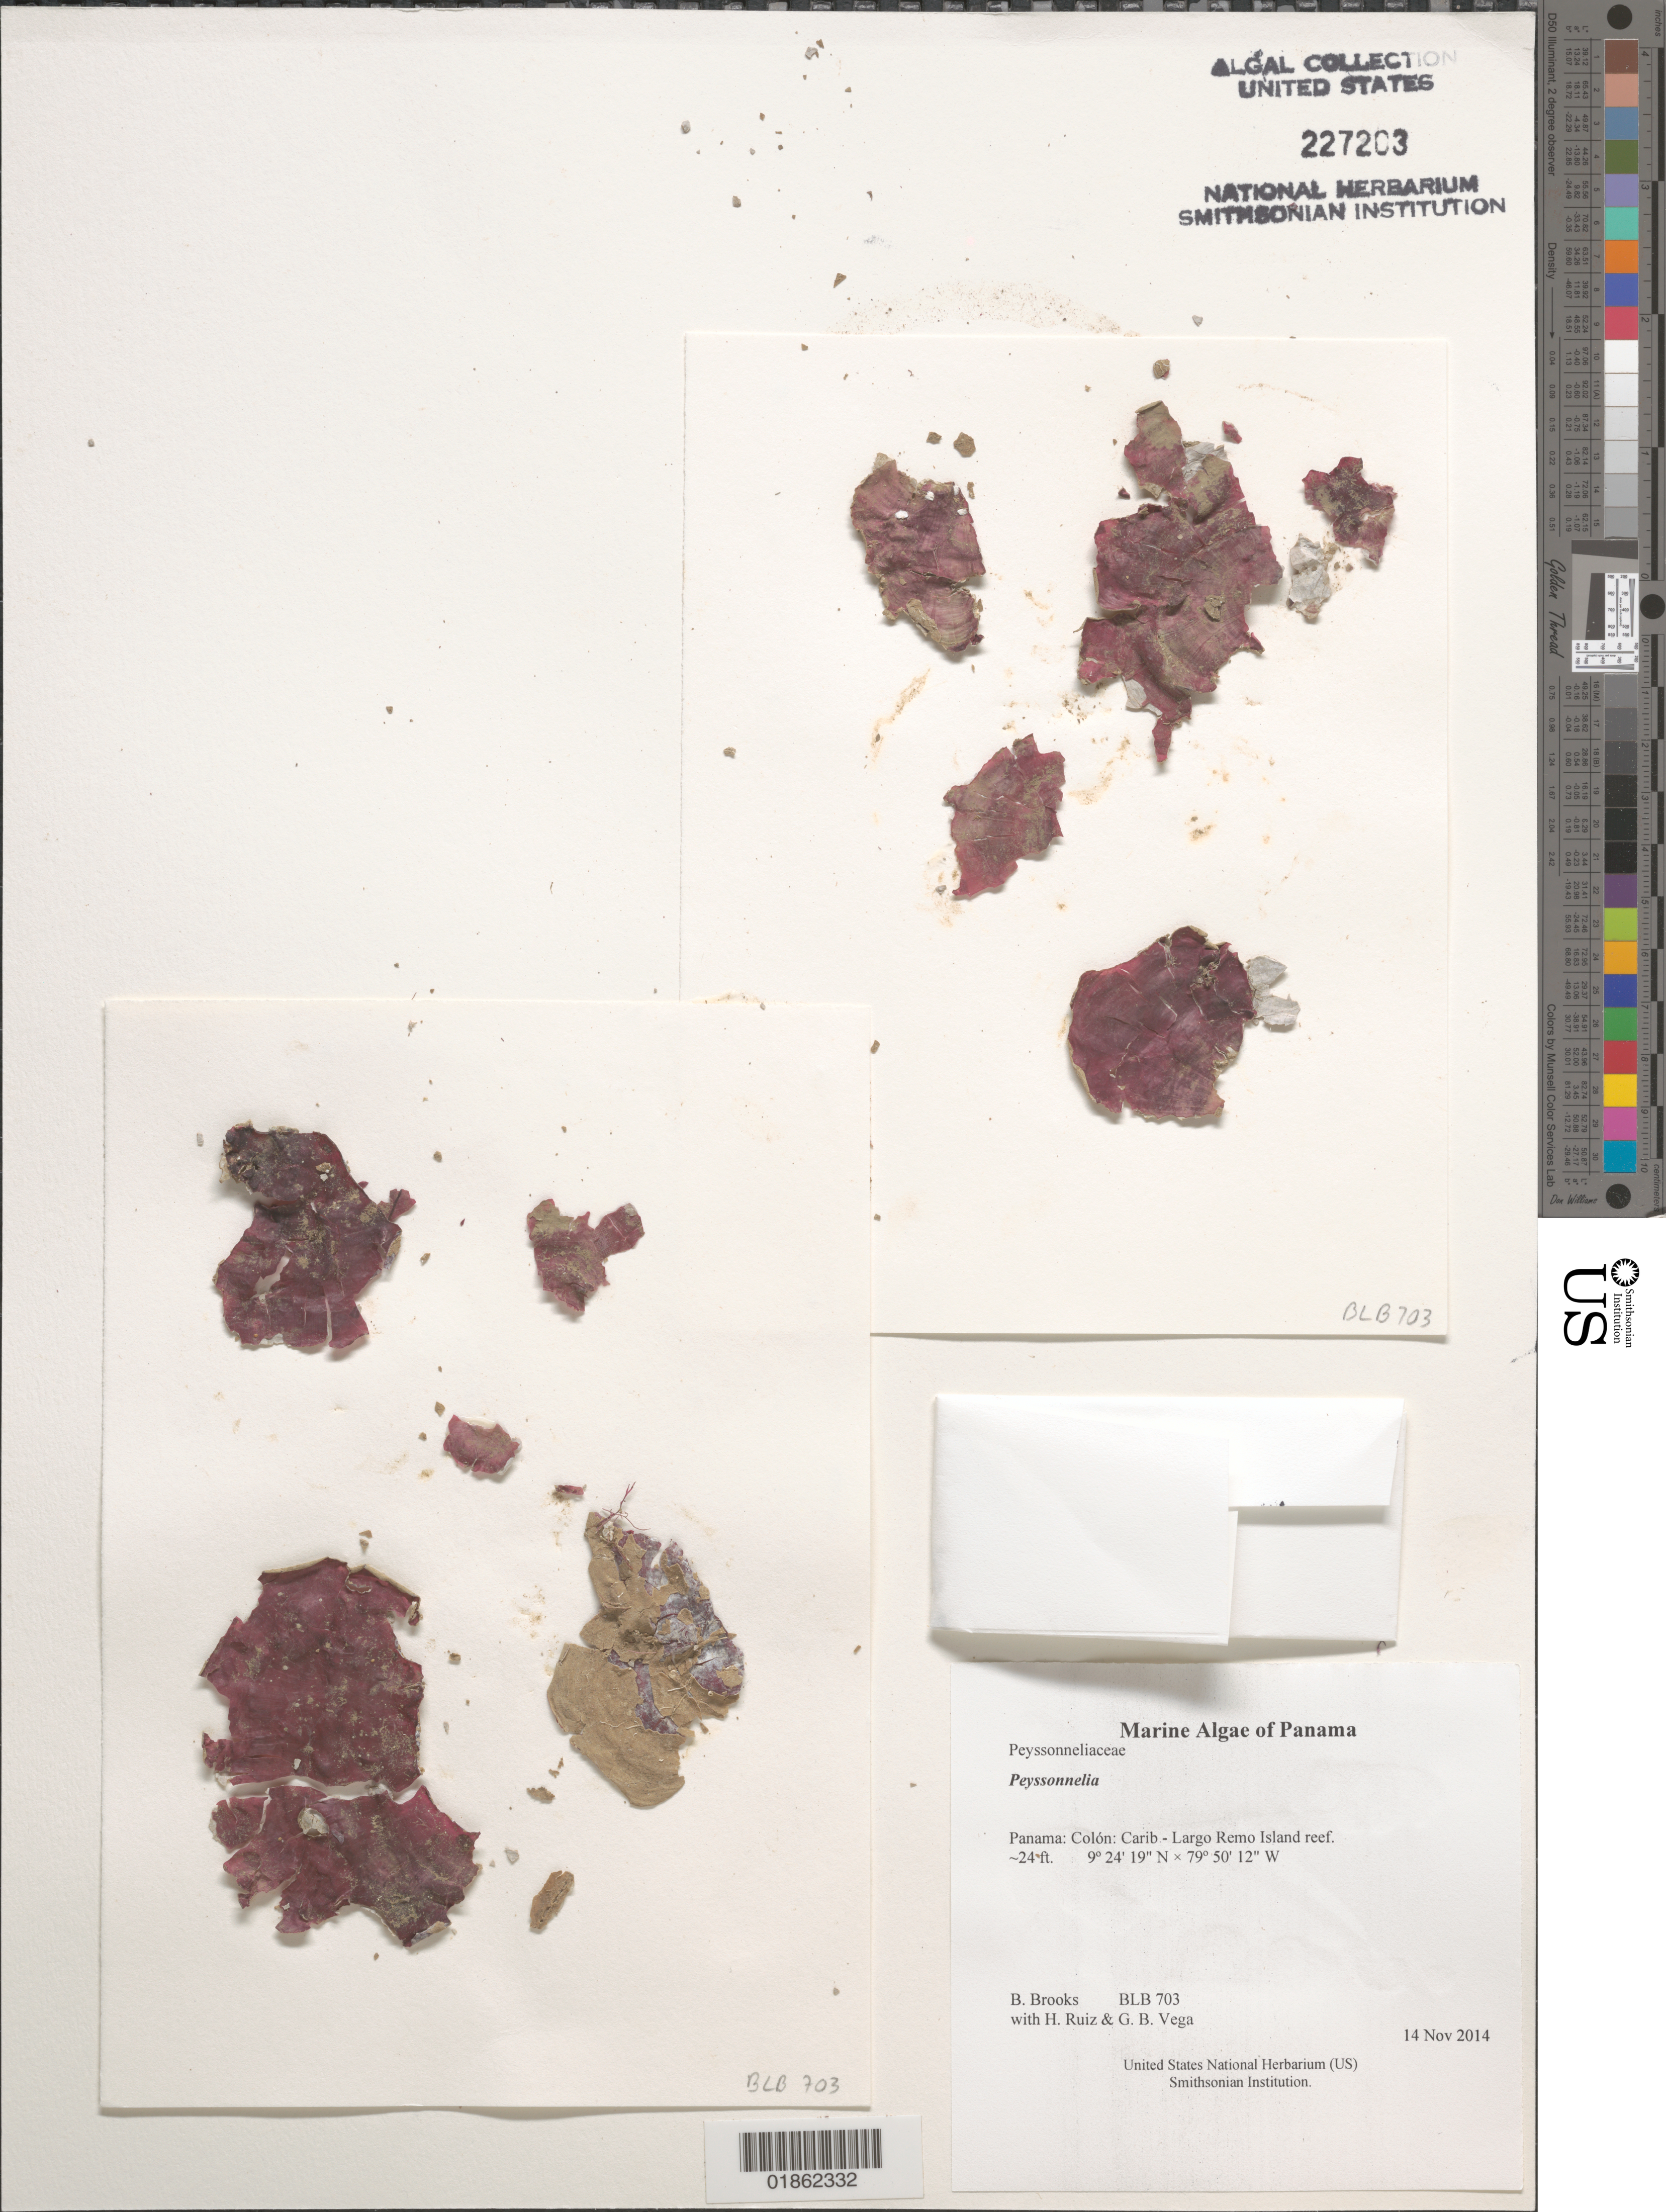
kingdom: Plantae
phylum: Rhodophyta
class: Florideophyceae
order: Peyssonneliales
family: Peyssonneliaceae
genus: Peyssonnelia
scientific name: Peyssonnelia sp.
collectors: B. Brooks, H. Ruiz & G. B. Vega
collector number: BLB 703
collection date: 2014-11-14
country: Panama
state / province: Colón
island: Largo Remo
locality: Carib - Largo Remo Island reef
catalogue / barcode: US 227203